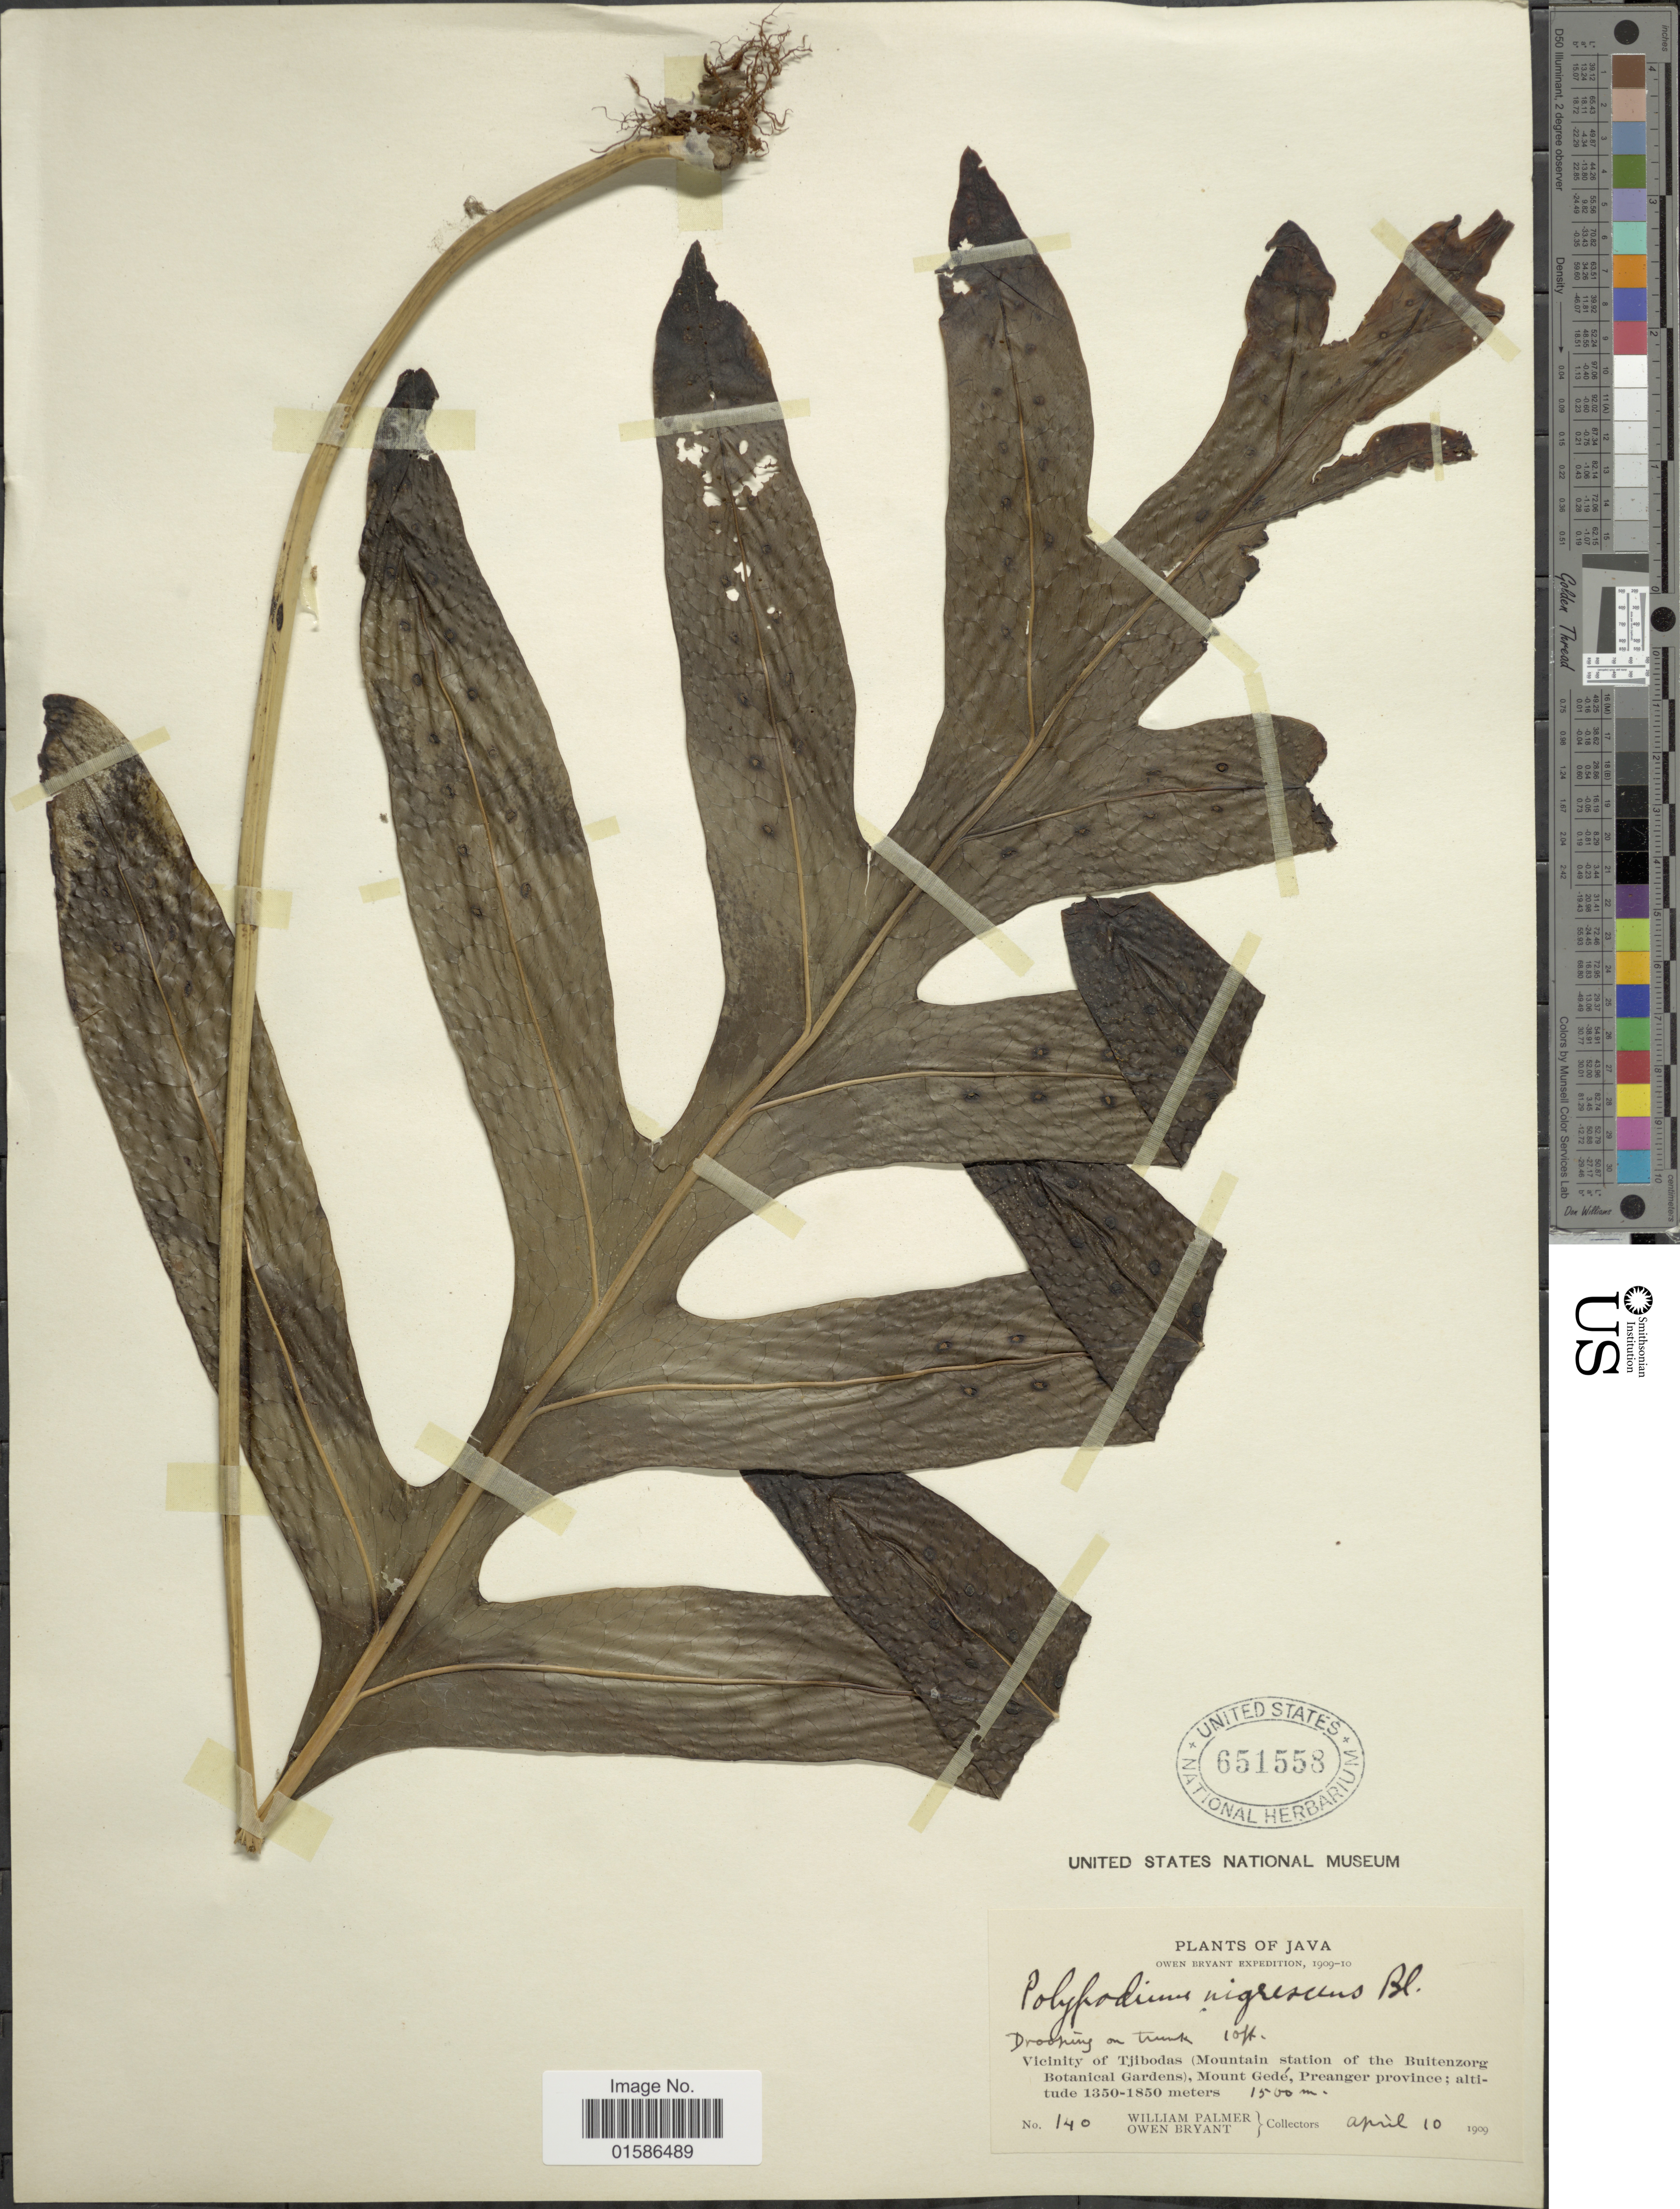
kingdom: Plantae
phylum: Tracheophyta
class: Polypodiopsida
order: Polypodiales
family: Polypodiaceae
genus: Microsorum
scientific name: Microsorum membranifolium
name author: (R. Br.) Ching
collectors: W. Palmer & O. Bryant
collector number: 140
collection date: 1909-04-10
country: Indonesia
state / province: Java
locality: Vicinity of Tjibodas (Mountain station of the Buitenzorg Botanical Garden), Mount Gedé, Preanger province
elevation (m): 1500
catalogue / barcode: US 651558